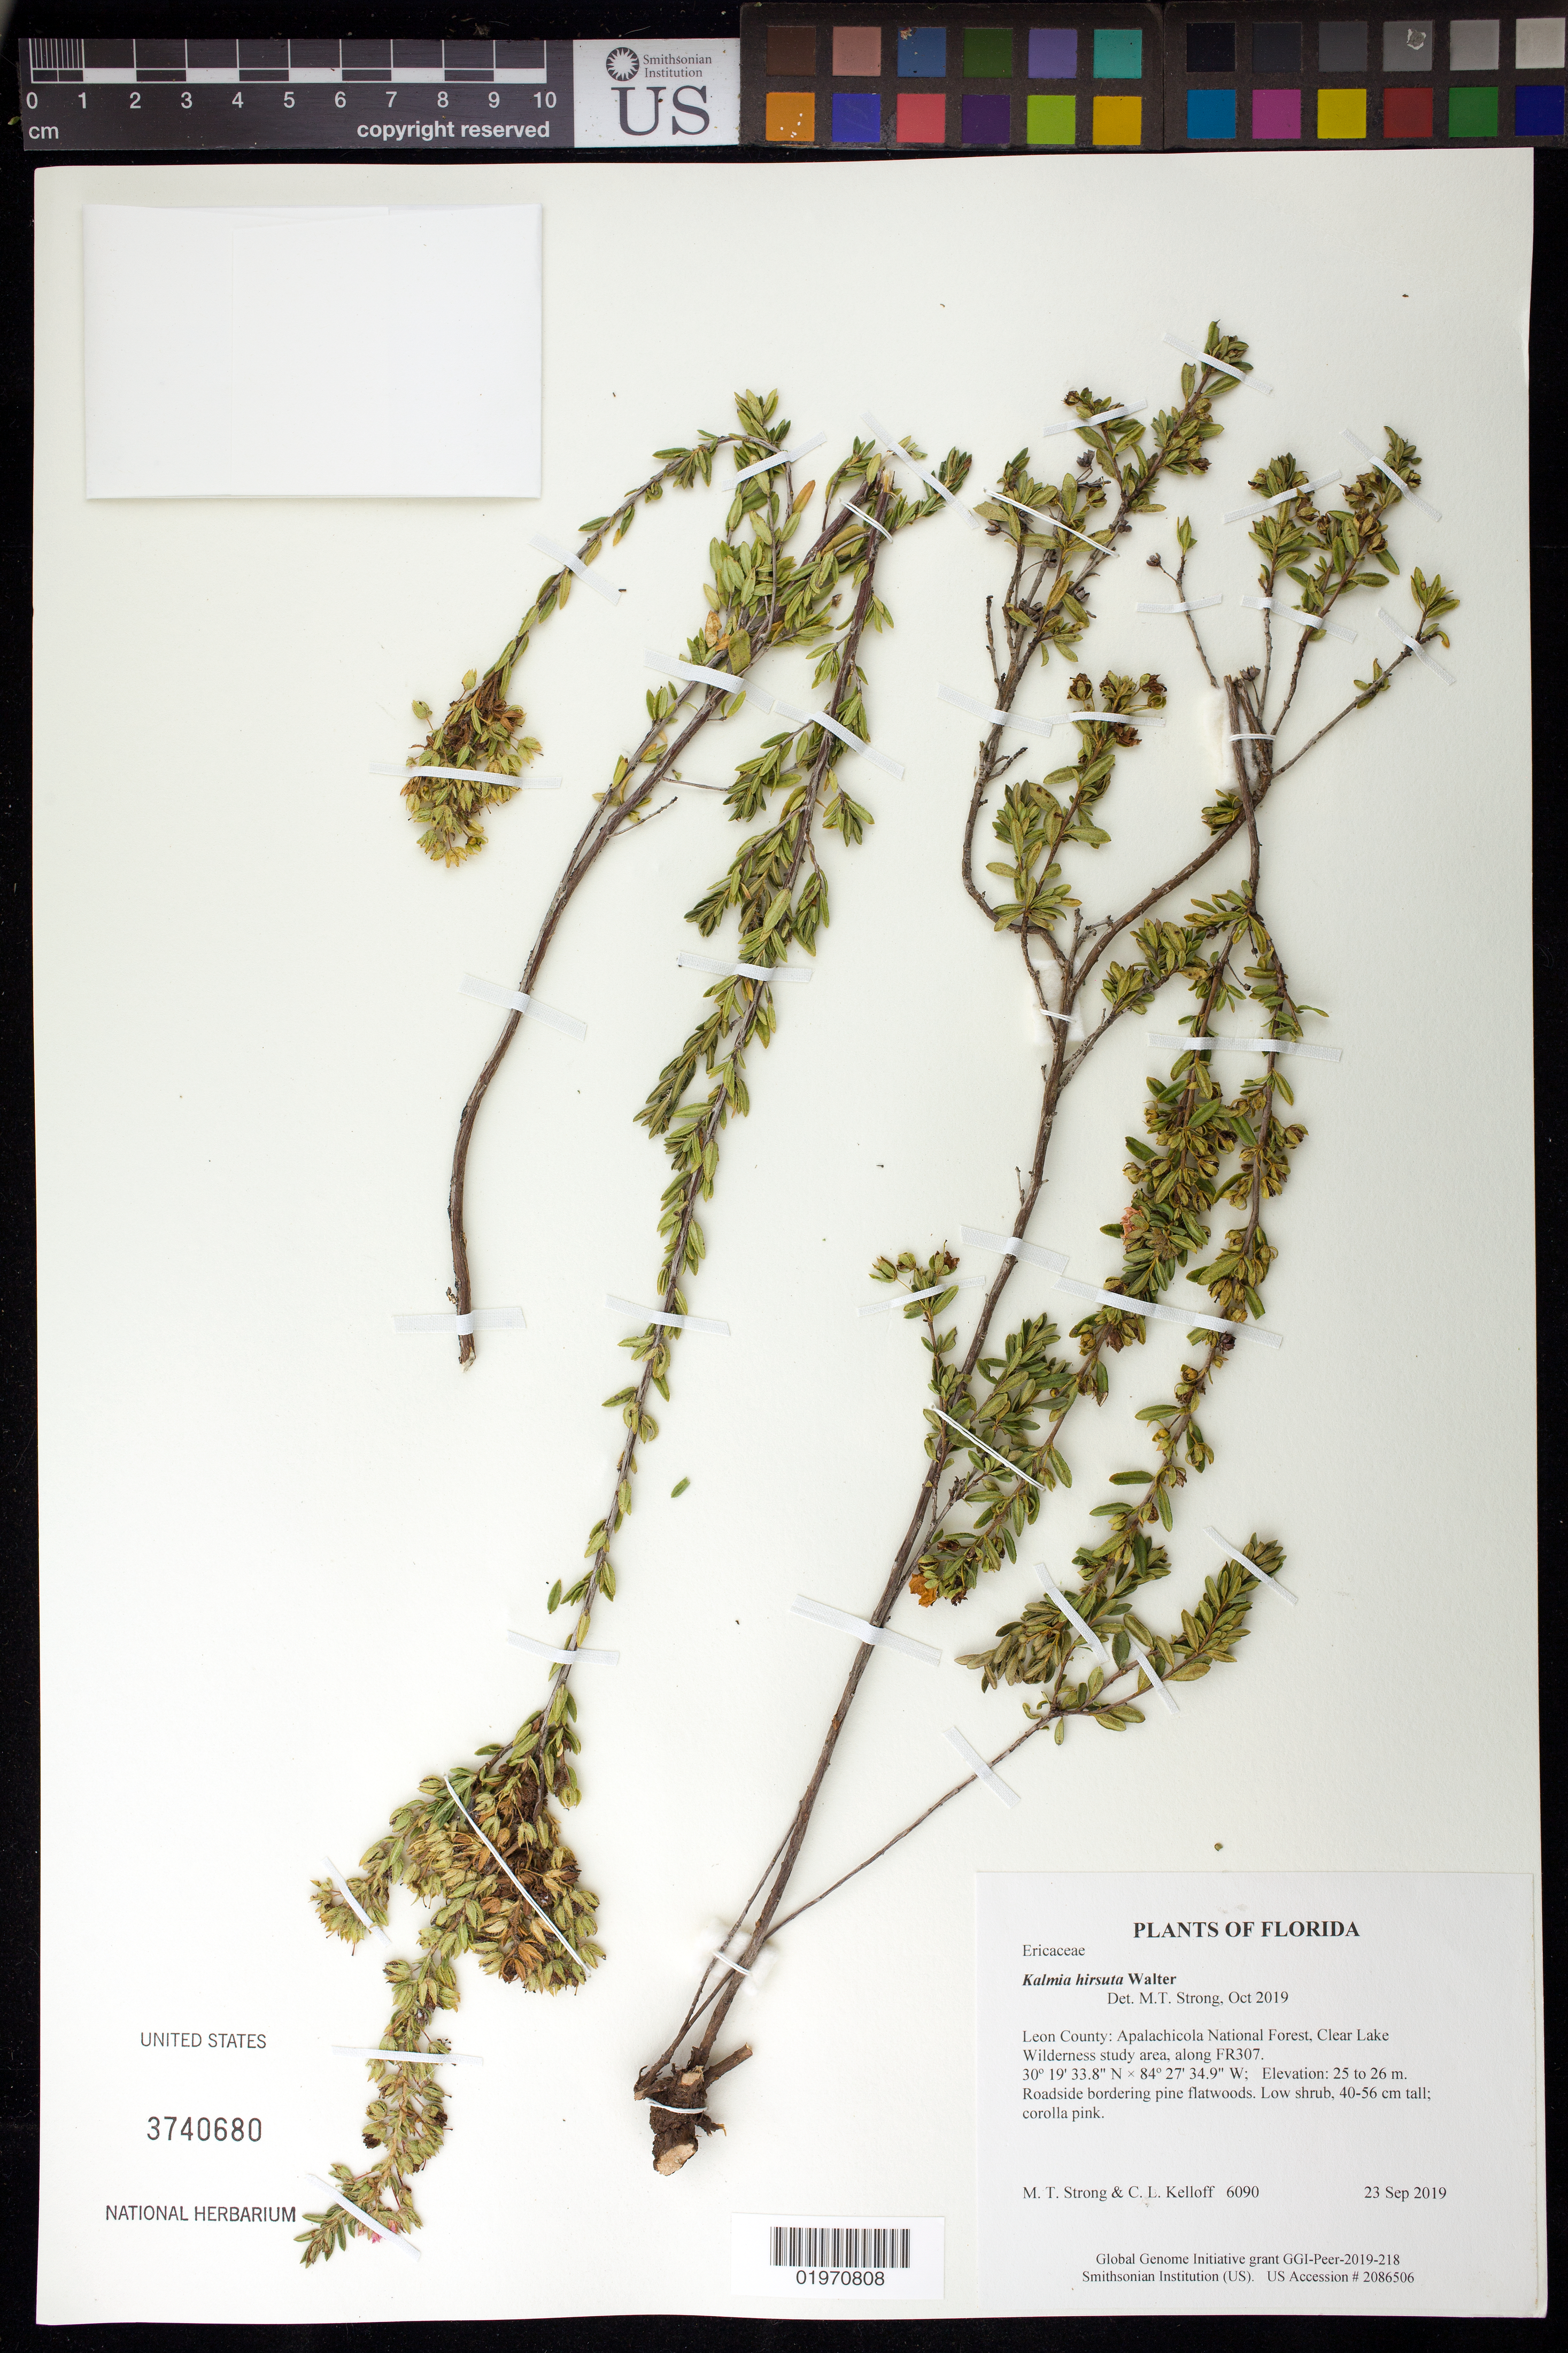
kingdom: Plantae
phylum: Tracheophyta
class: Magnoliopsida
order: Ericales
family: Ericaceae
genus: Kalmia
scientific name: Kalmia hirsuta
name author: Walter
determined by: Strong, Mark T., (BOT), Smithsonian Institution - National Museum of Natural History (UNITED STATES)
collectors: M. T. Strong & C. L. Kelloff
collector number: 6090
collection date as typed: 23 Sep 2019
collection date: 2019-09-23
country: United States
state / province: Florida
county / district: Leon County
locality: Apalachicola National Forest, Clear Lake Wilderness study area, along FR307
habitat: Roadside bordering pine flatwoods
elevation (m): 25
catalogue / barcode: US 3740680